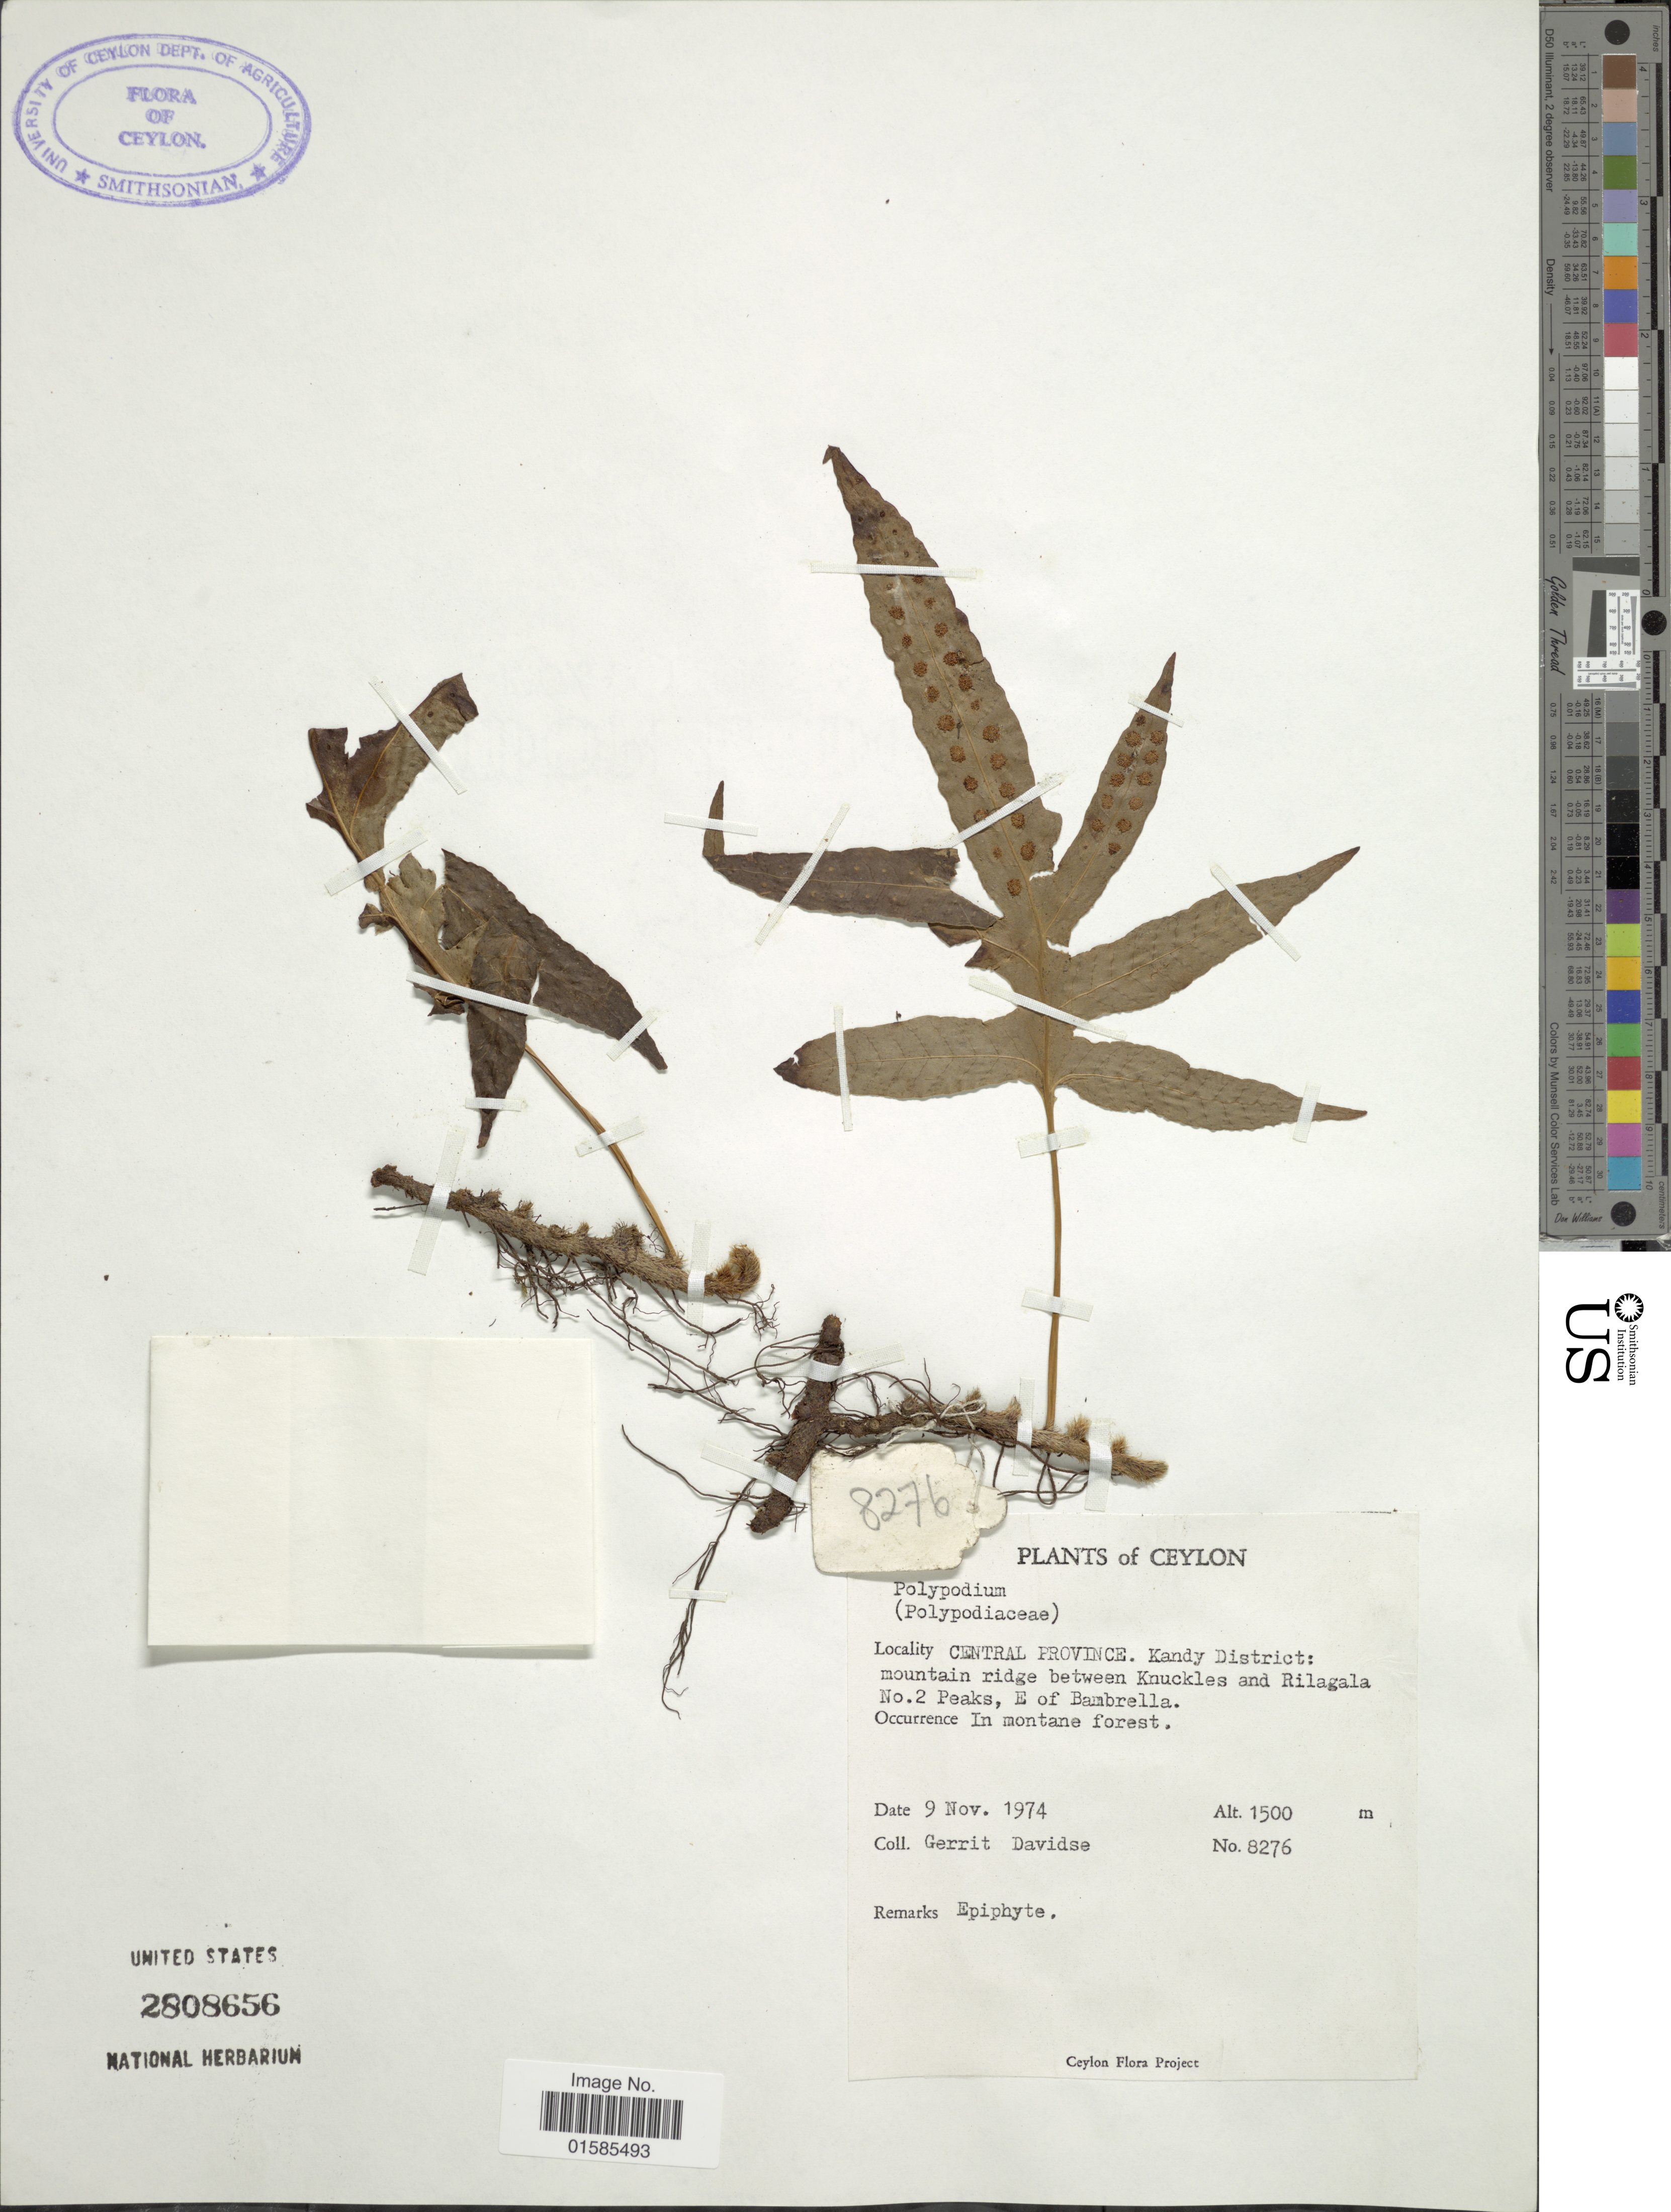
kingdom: Plantae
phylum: Tracheophyta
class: Polypodiopsida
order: Polypodiales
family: Polypodiaceae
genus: Leptochilus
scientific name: Leptochilus sp.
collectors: G. Davidse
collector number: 8276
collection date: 1974-11-09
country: Sri Lanka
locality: Ceylon, Central Province. Kandy District: mountain ridge between Knuckles and Rilagala No. 2 Peaks, E of Bambrella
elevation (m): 1500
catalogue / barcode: US 2808656